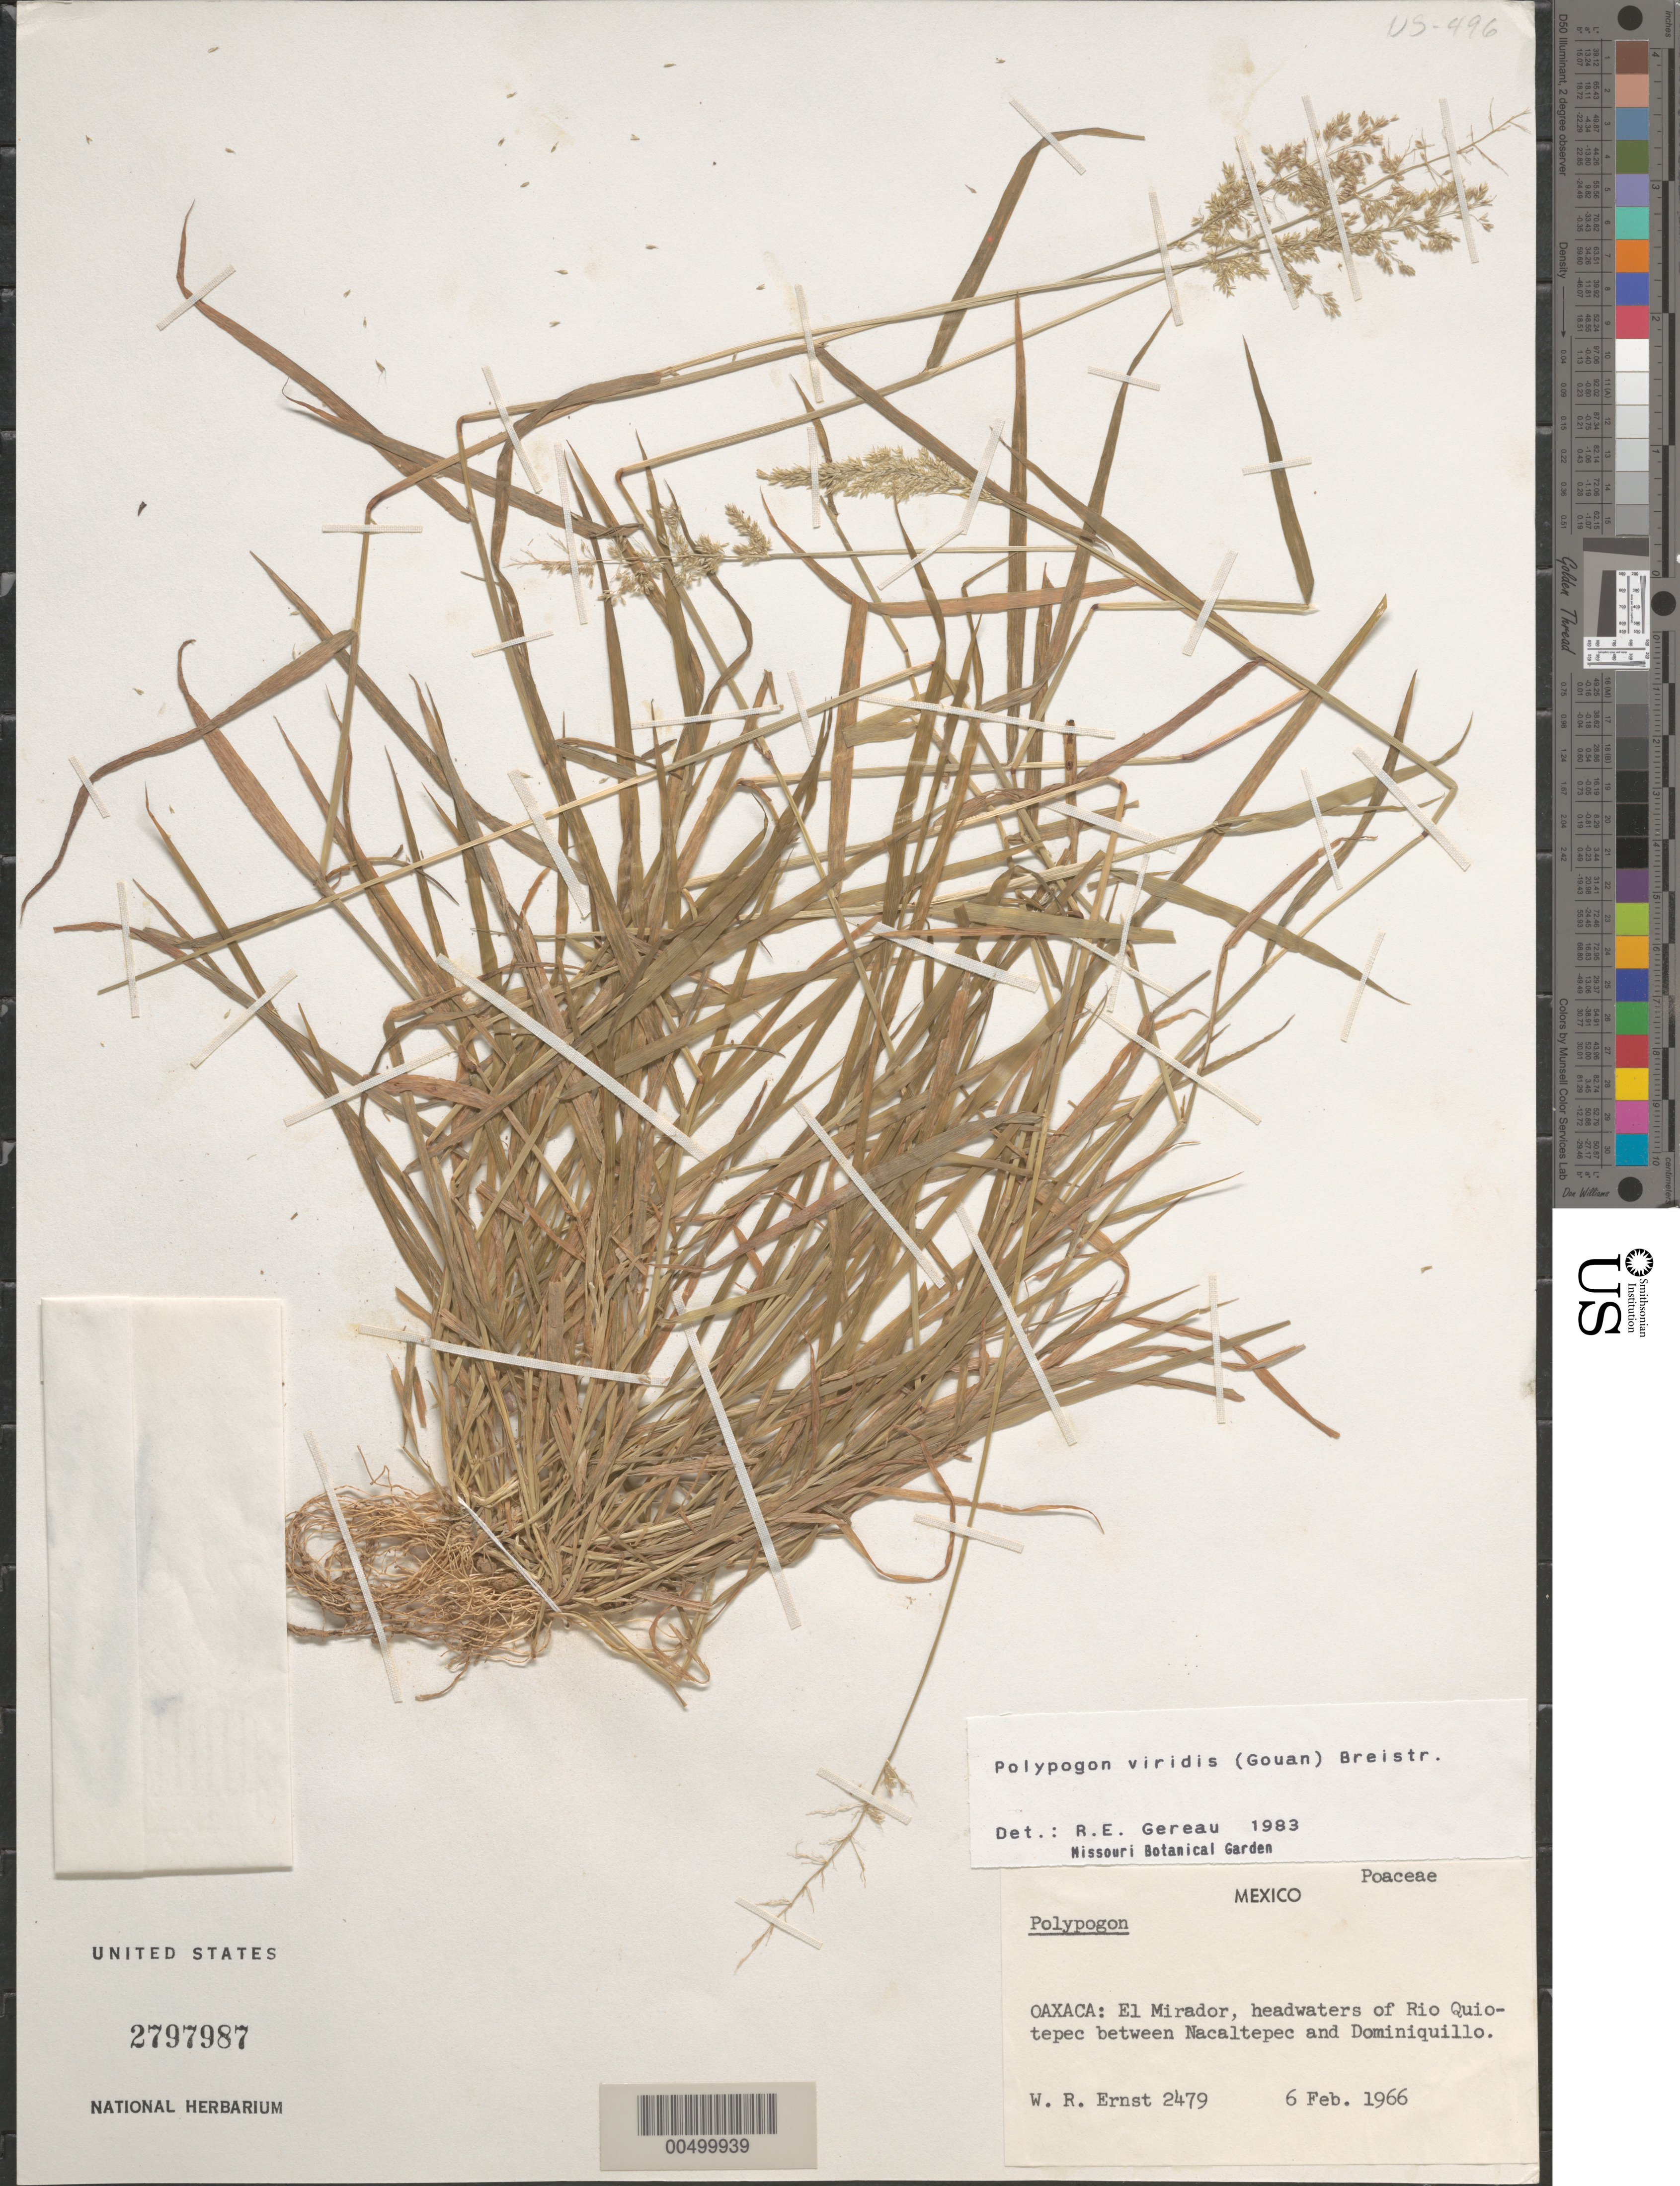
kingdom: Plantae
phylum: Tracheophyta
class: Liliopsida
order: Poales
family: Poaceae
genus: Polypogon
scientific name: Polypogon viridis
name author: (Gouan) Breistroffer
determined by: Gereau, R. E.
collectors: W. R. Ernst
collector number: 2479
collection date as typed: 6 Feb 1966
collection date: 1966-02-06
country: Mexico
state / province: Oaxaca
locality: El Mirador, headwaters of Rio Quiotepec between Nacaltepec & Dominiquillo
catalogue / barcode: US 2797987